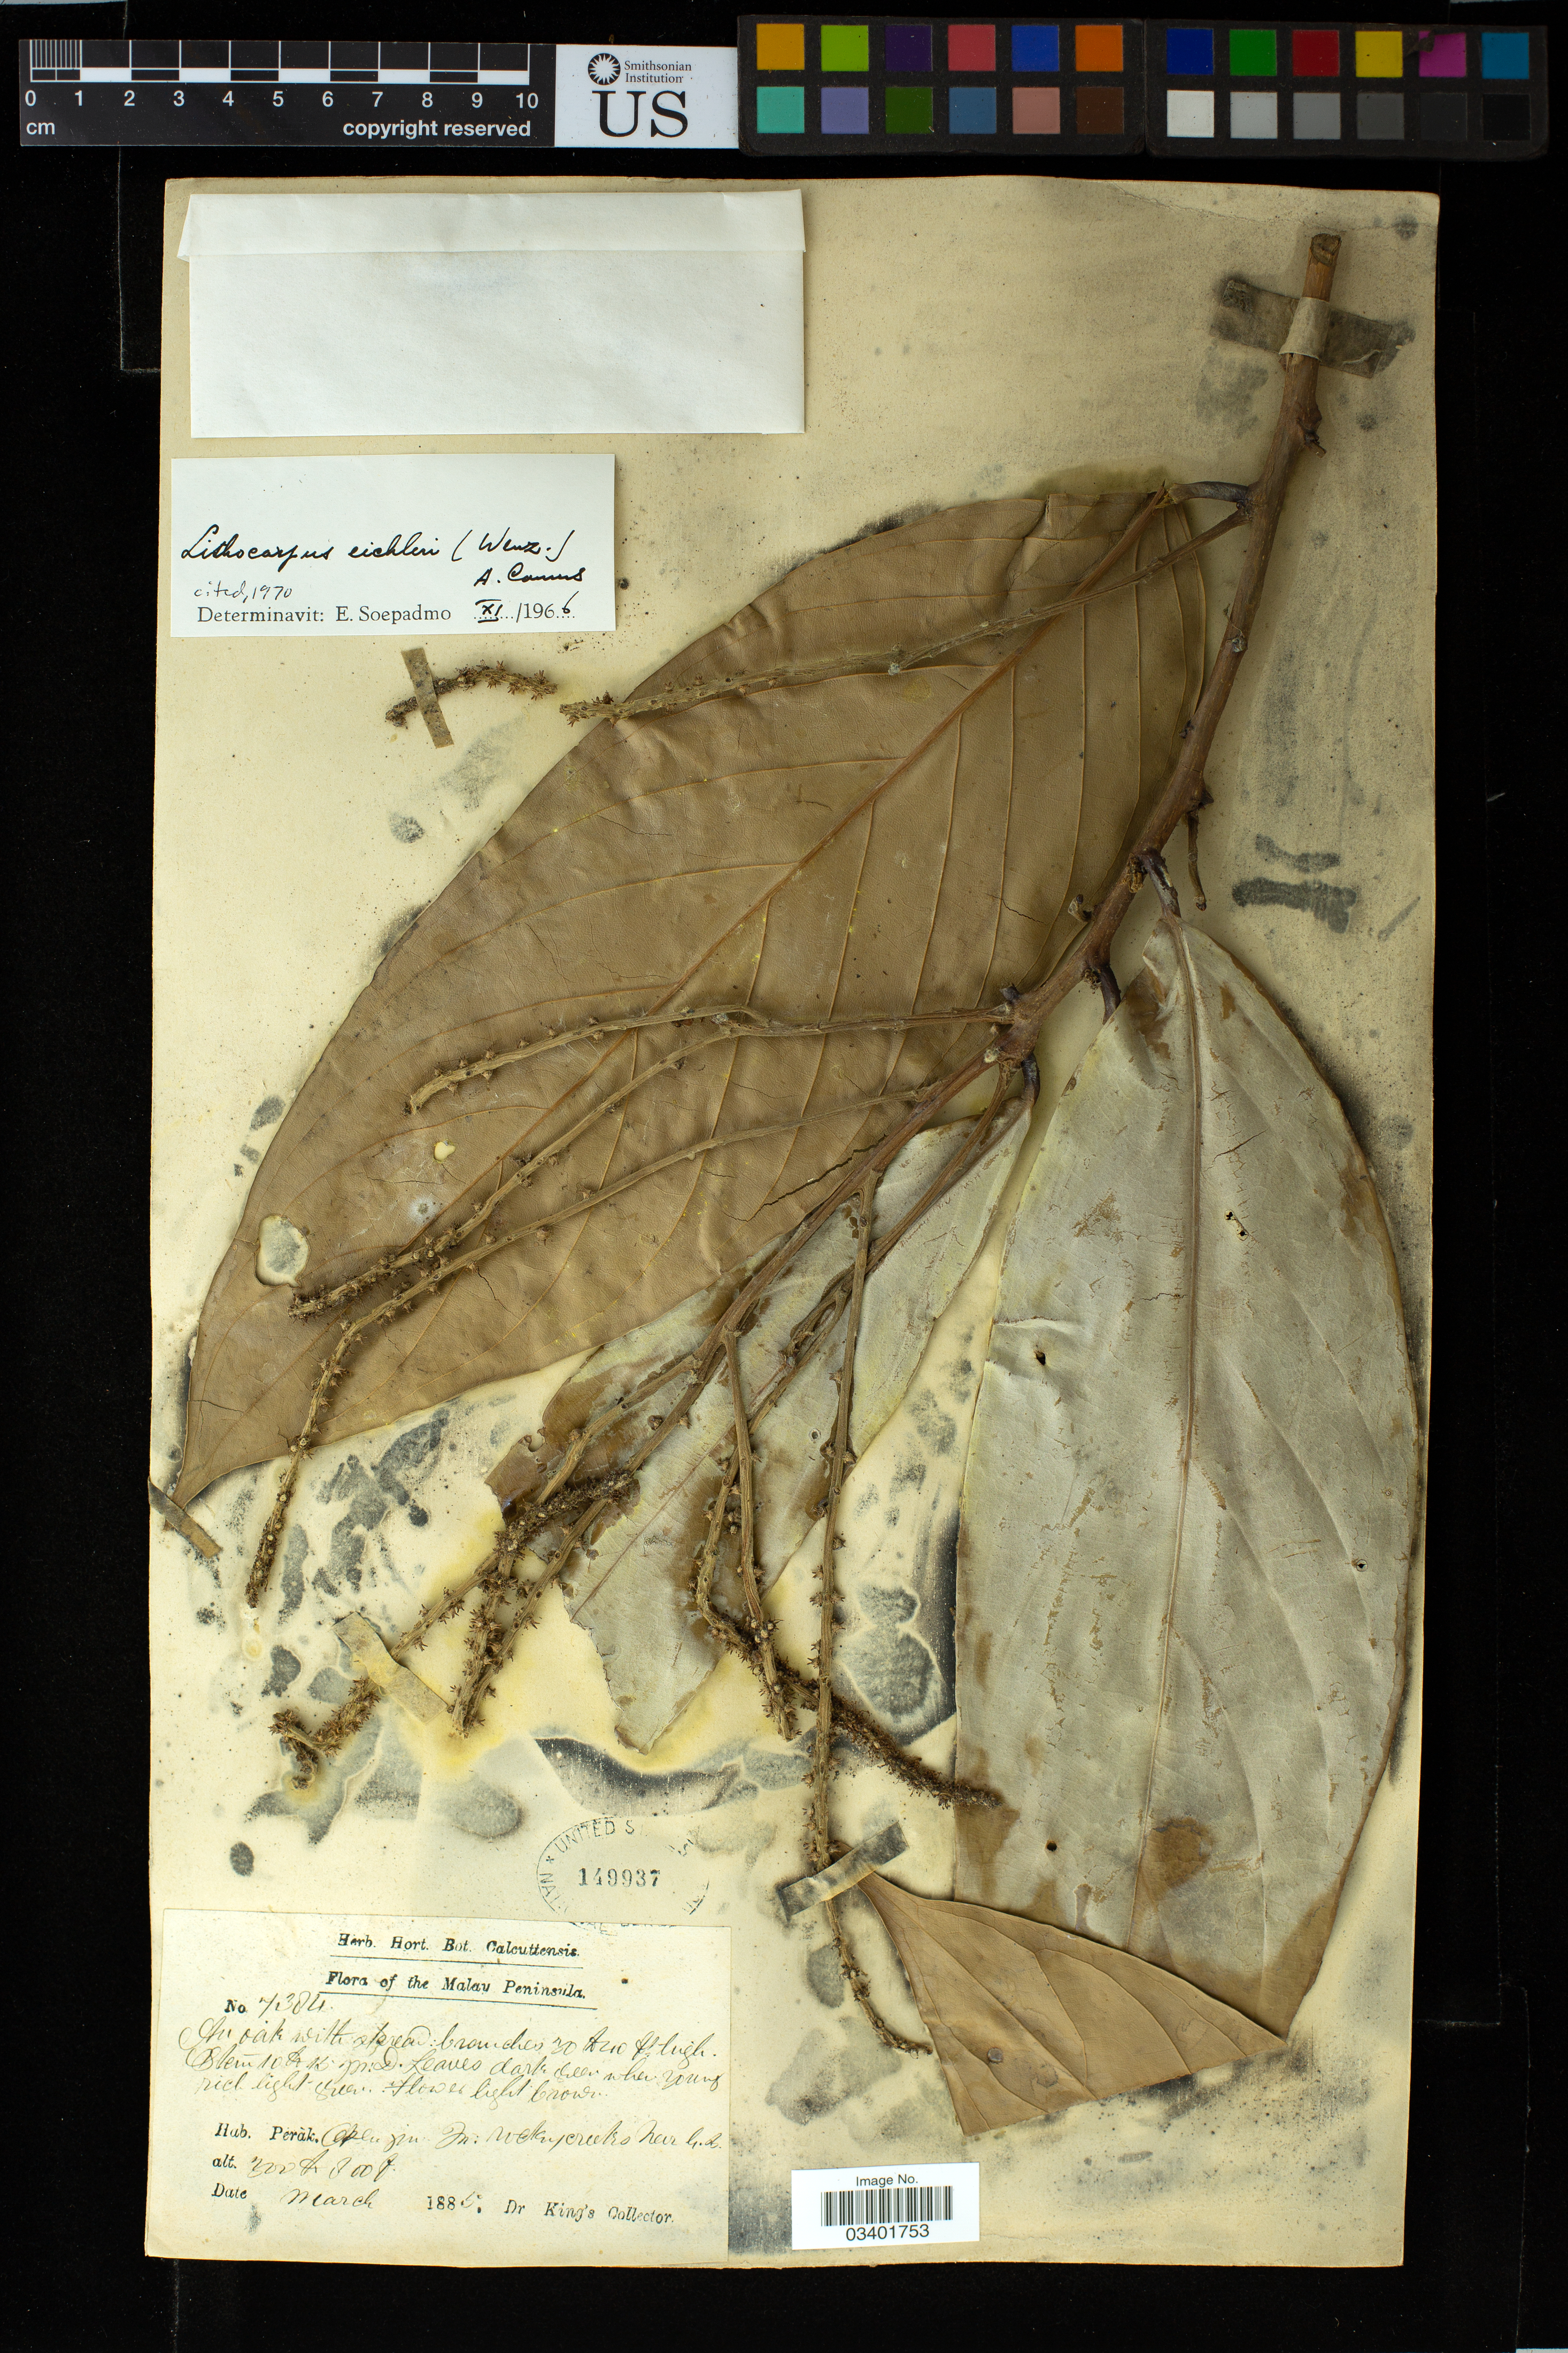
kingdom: Plantae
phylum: Tracheophyta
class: Magnoliopsida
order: Fagales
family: Fagaceae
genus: Lithocarpus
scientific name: Lithocarpus eichleri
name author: (Wenz.) A. Camus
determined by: Soepadmo, E.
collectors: Dr. King's collector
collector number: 7384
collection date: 1885-03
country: Malaysia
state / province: Perak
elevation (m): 91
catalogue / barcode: US 149937